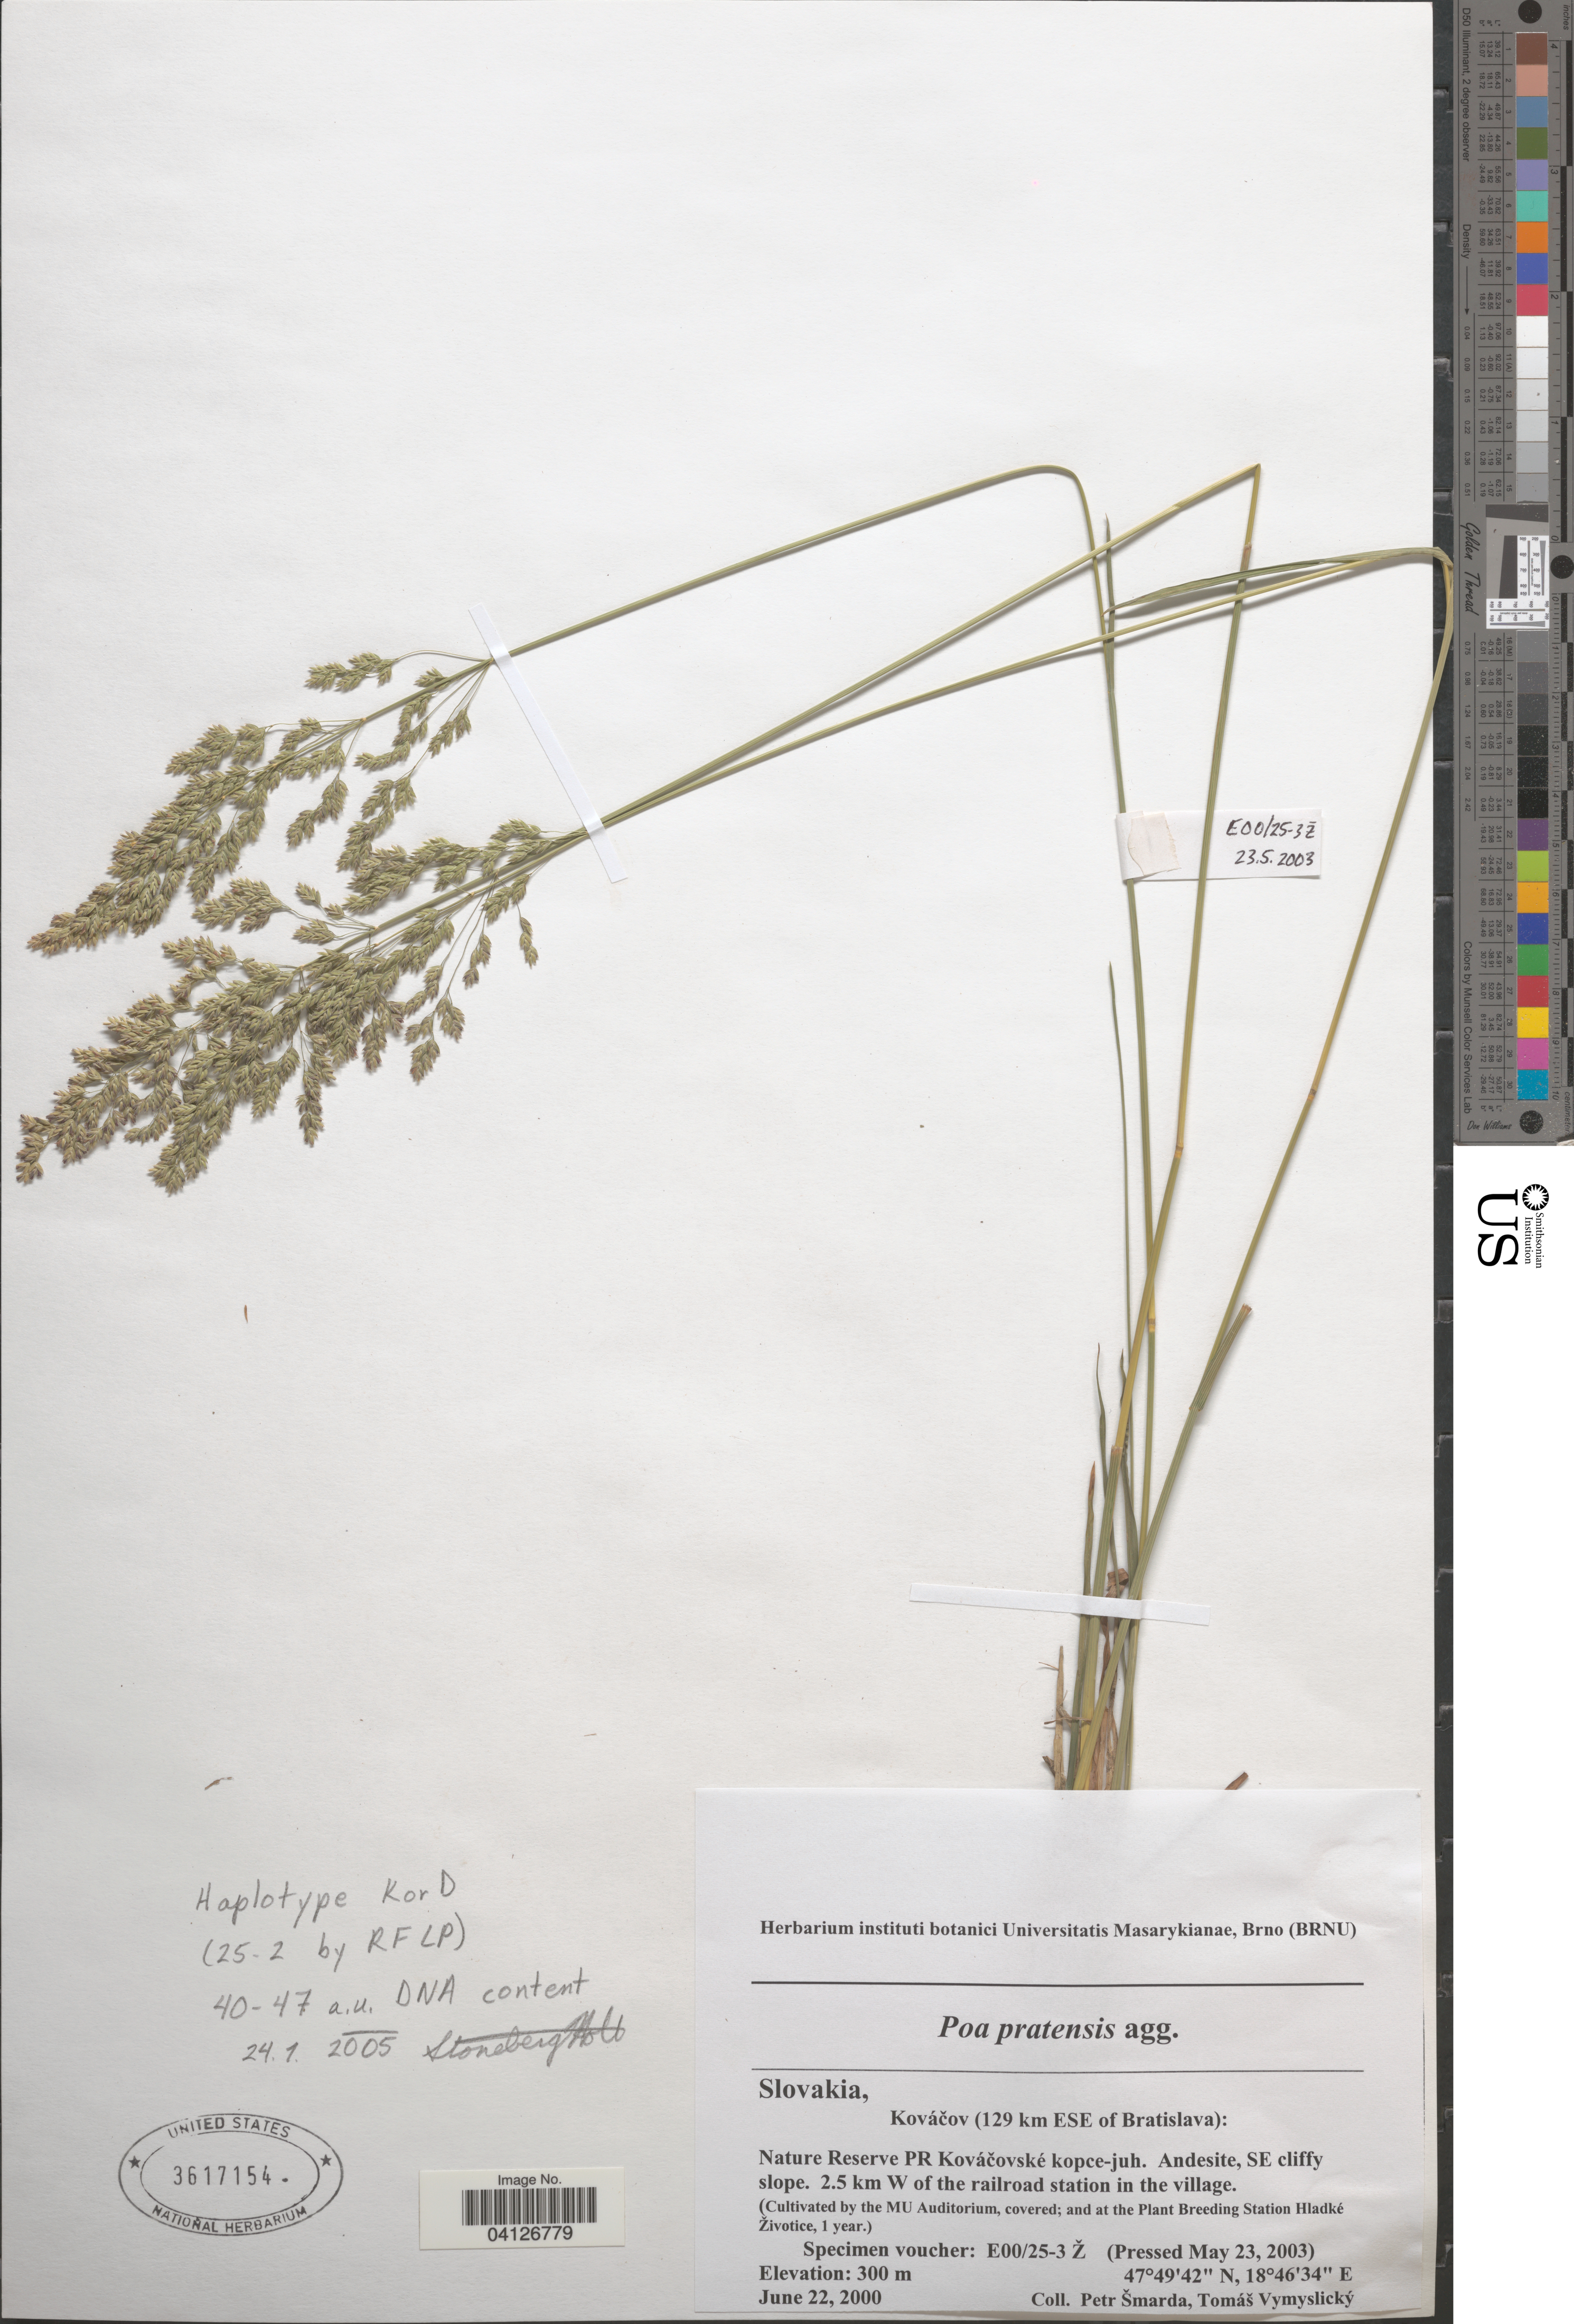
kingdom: Plantae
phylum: Tracheophyta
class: Liliopsida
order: Poales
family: Poaceae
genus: Poa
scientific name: Poa pratensis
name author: L.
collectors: Ex herb. instituti botanici Universitatis Masarykianae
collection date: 2003-05-23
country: Czechia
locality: (Cultivated by the MU Auditorium, covered; and at the Plant Breeding Station Hladké Životice, 1 year.).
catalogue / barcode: US 3617154